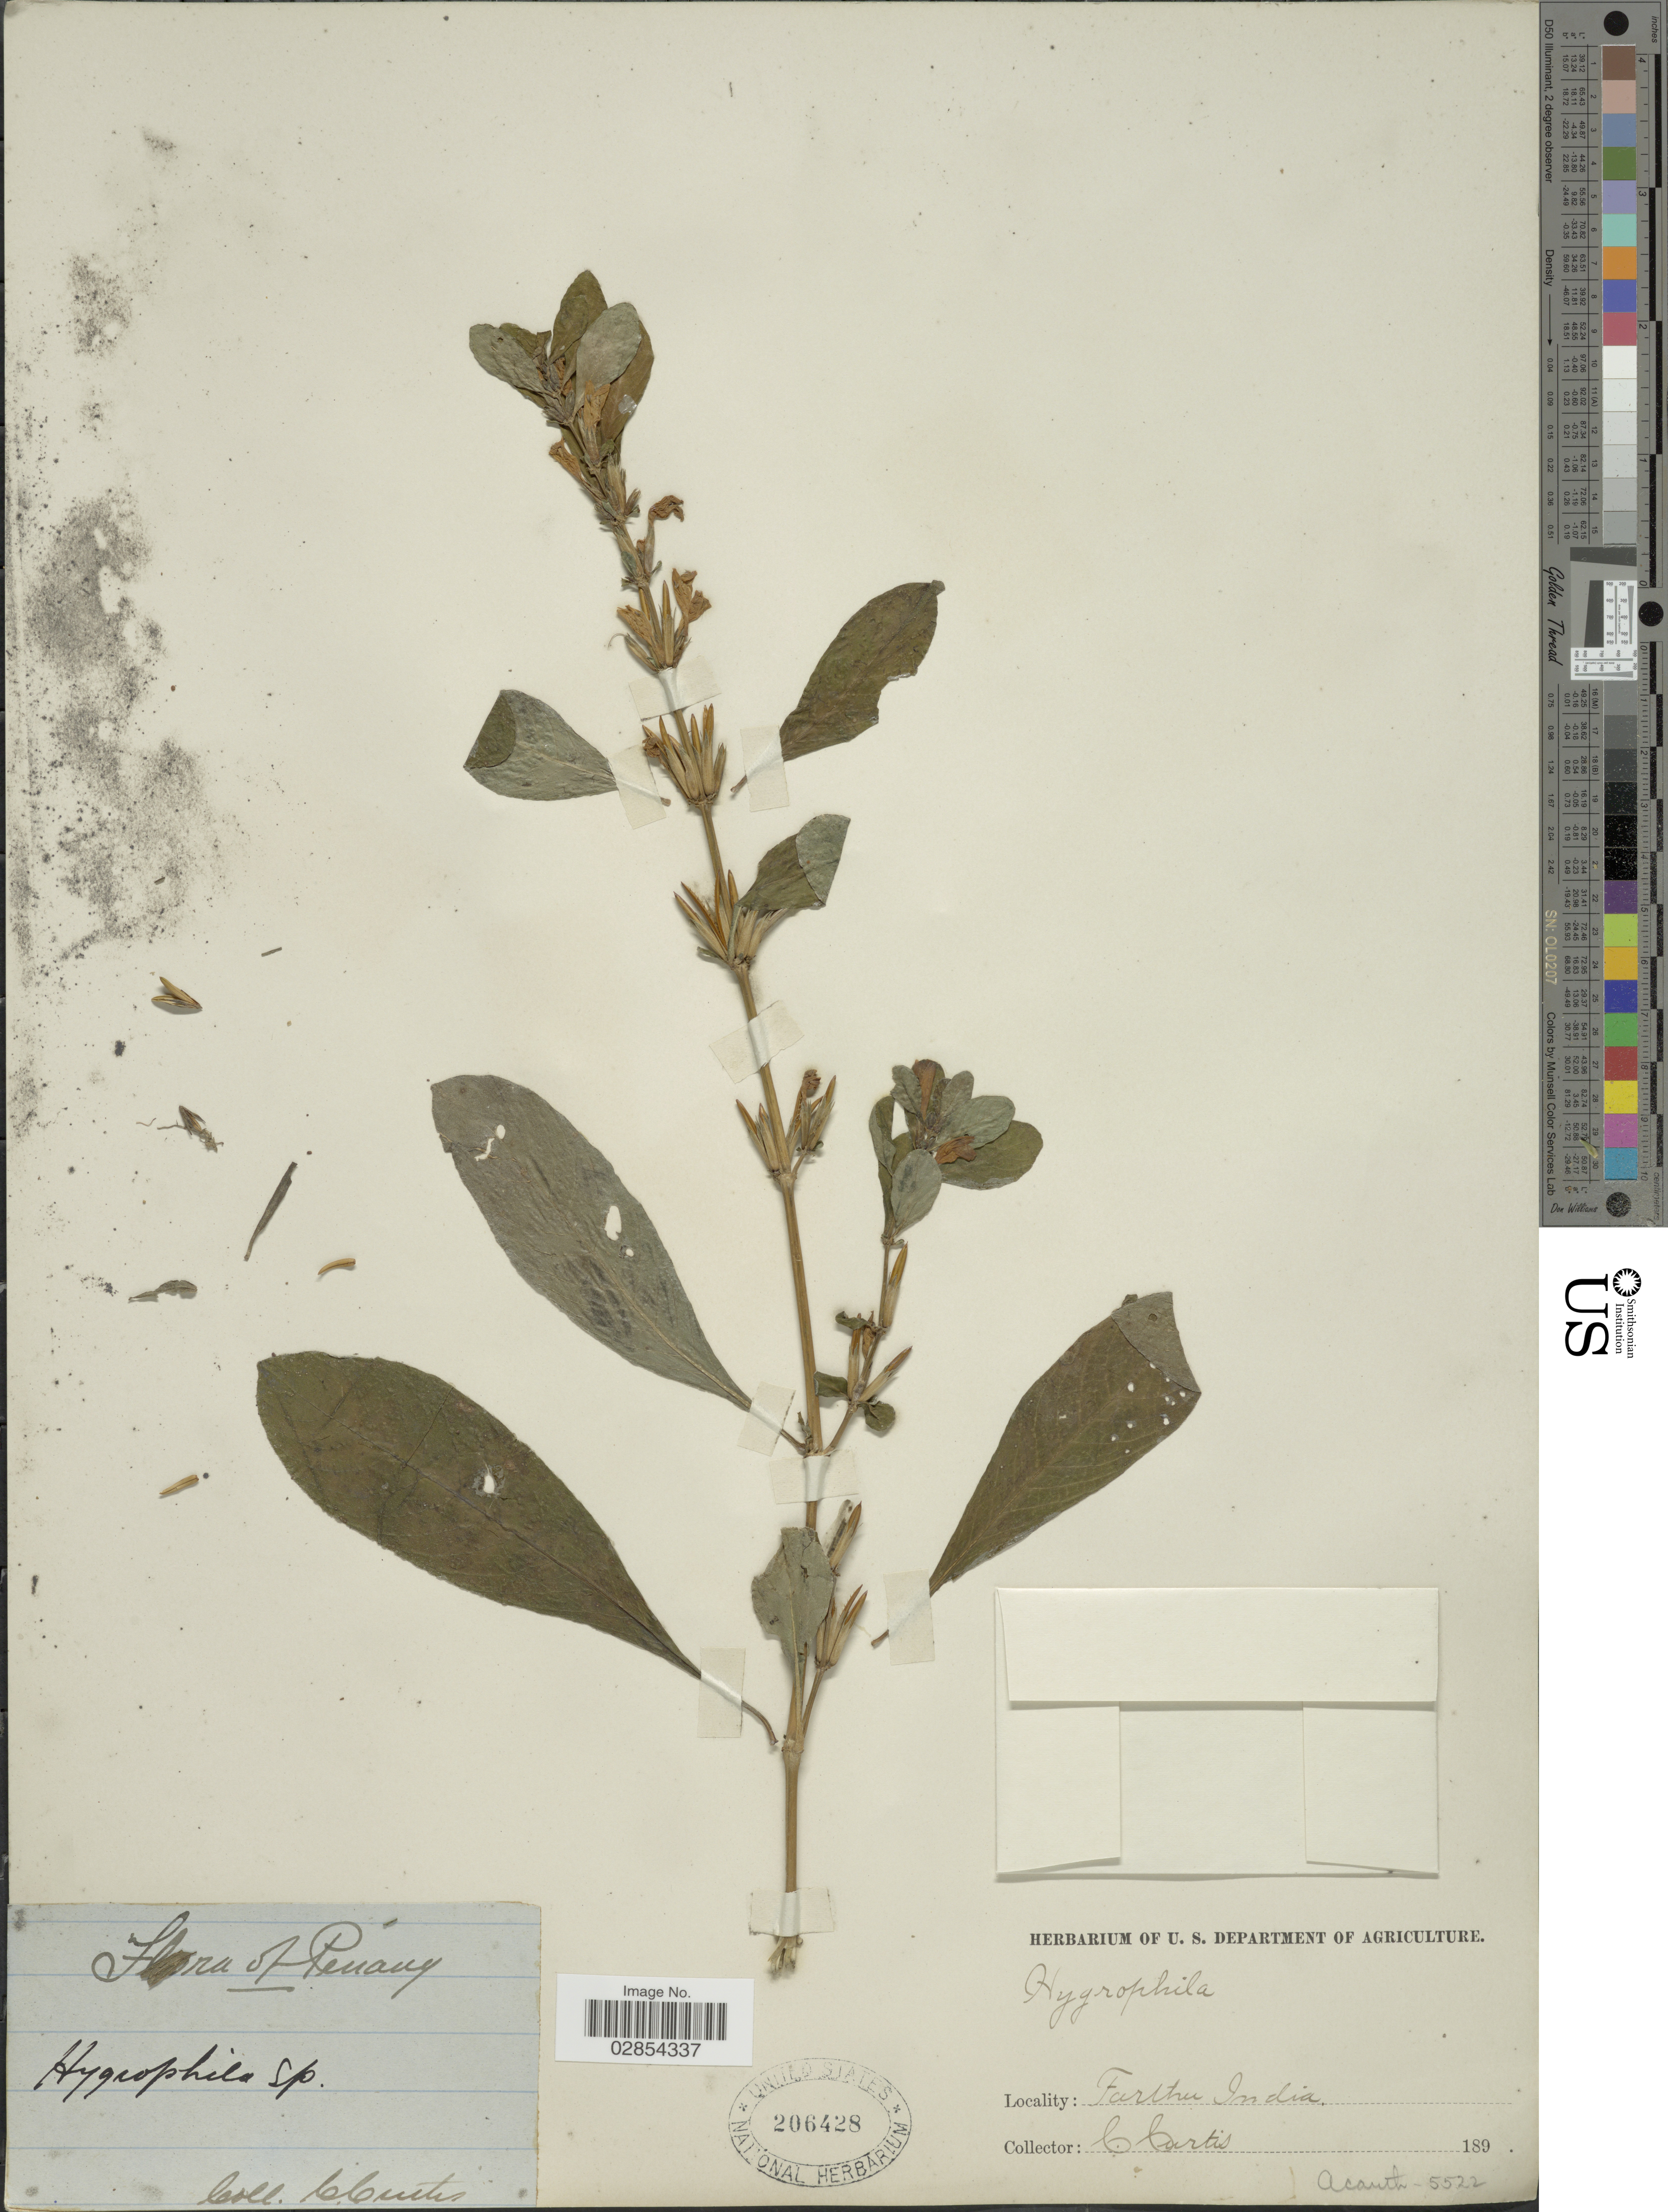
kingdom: Plantae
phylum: Tracheophyta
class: Magnoliopsida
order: Lamiales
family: Acanthaceae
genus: Hygrophila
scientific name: Hygrophila sp.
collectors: C. Curtis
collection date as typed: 189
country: Malaysia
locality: Pénang. Farther India.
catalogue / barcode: US 206428